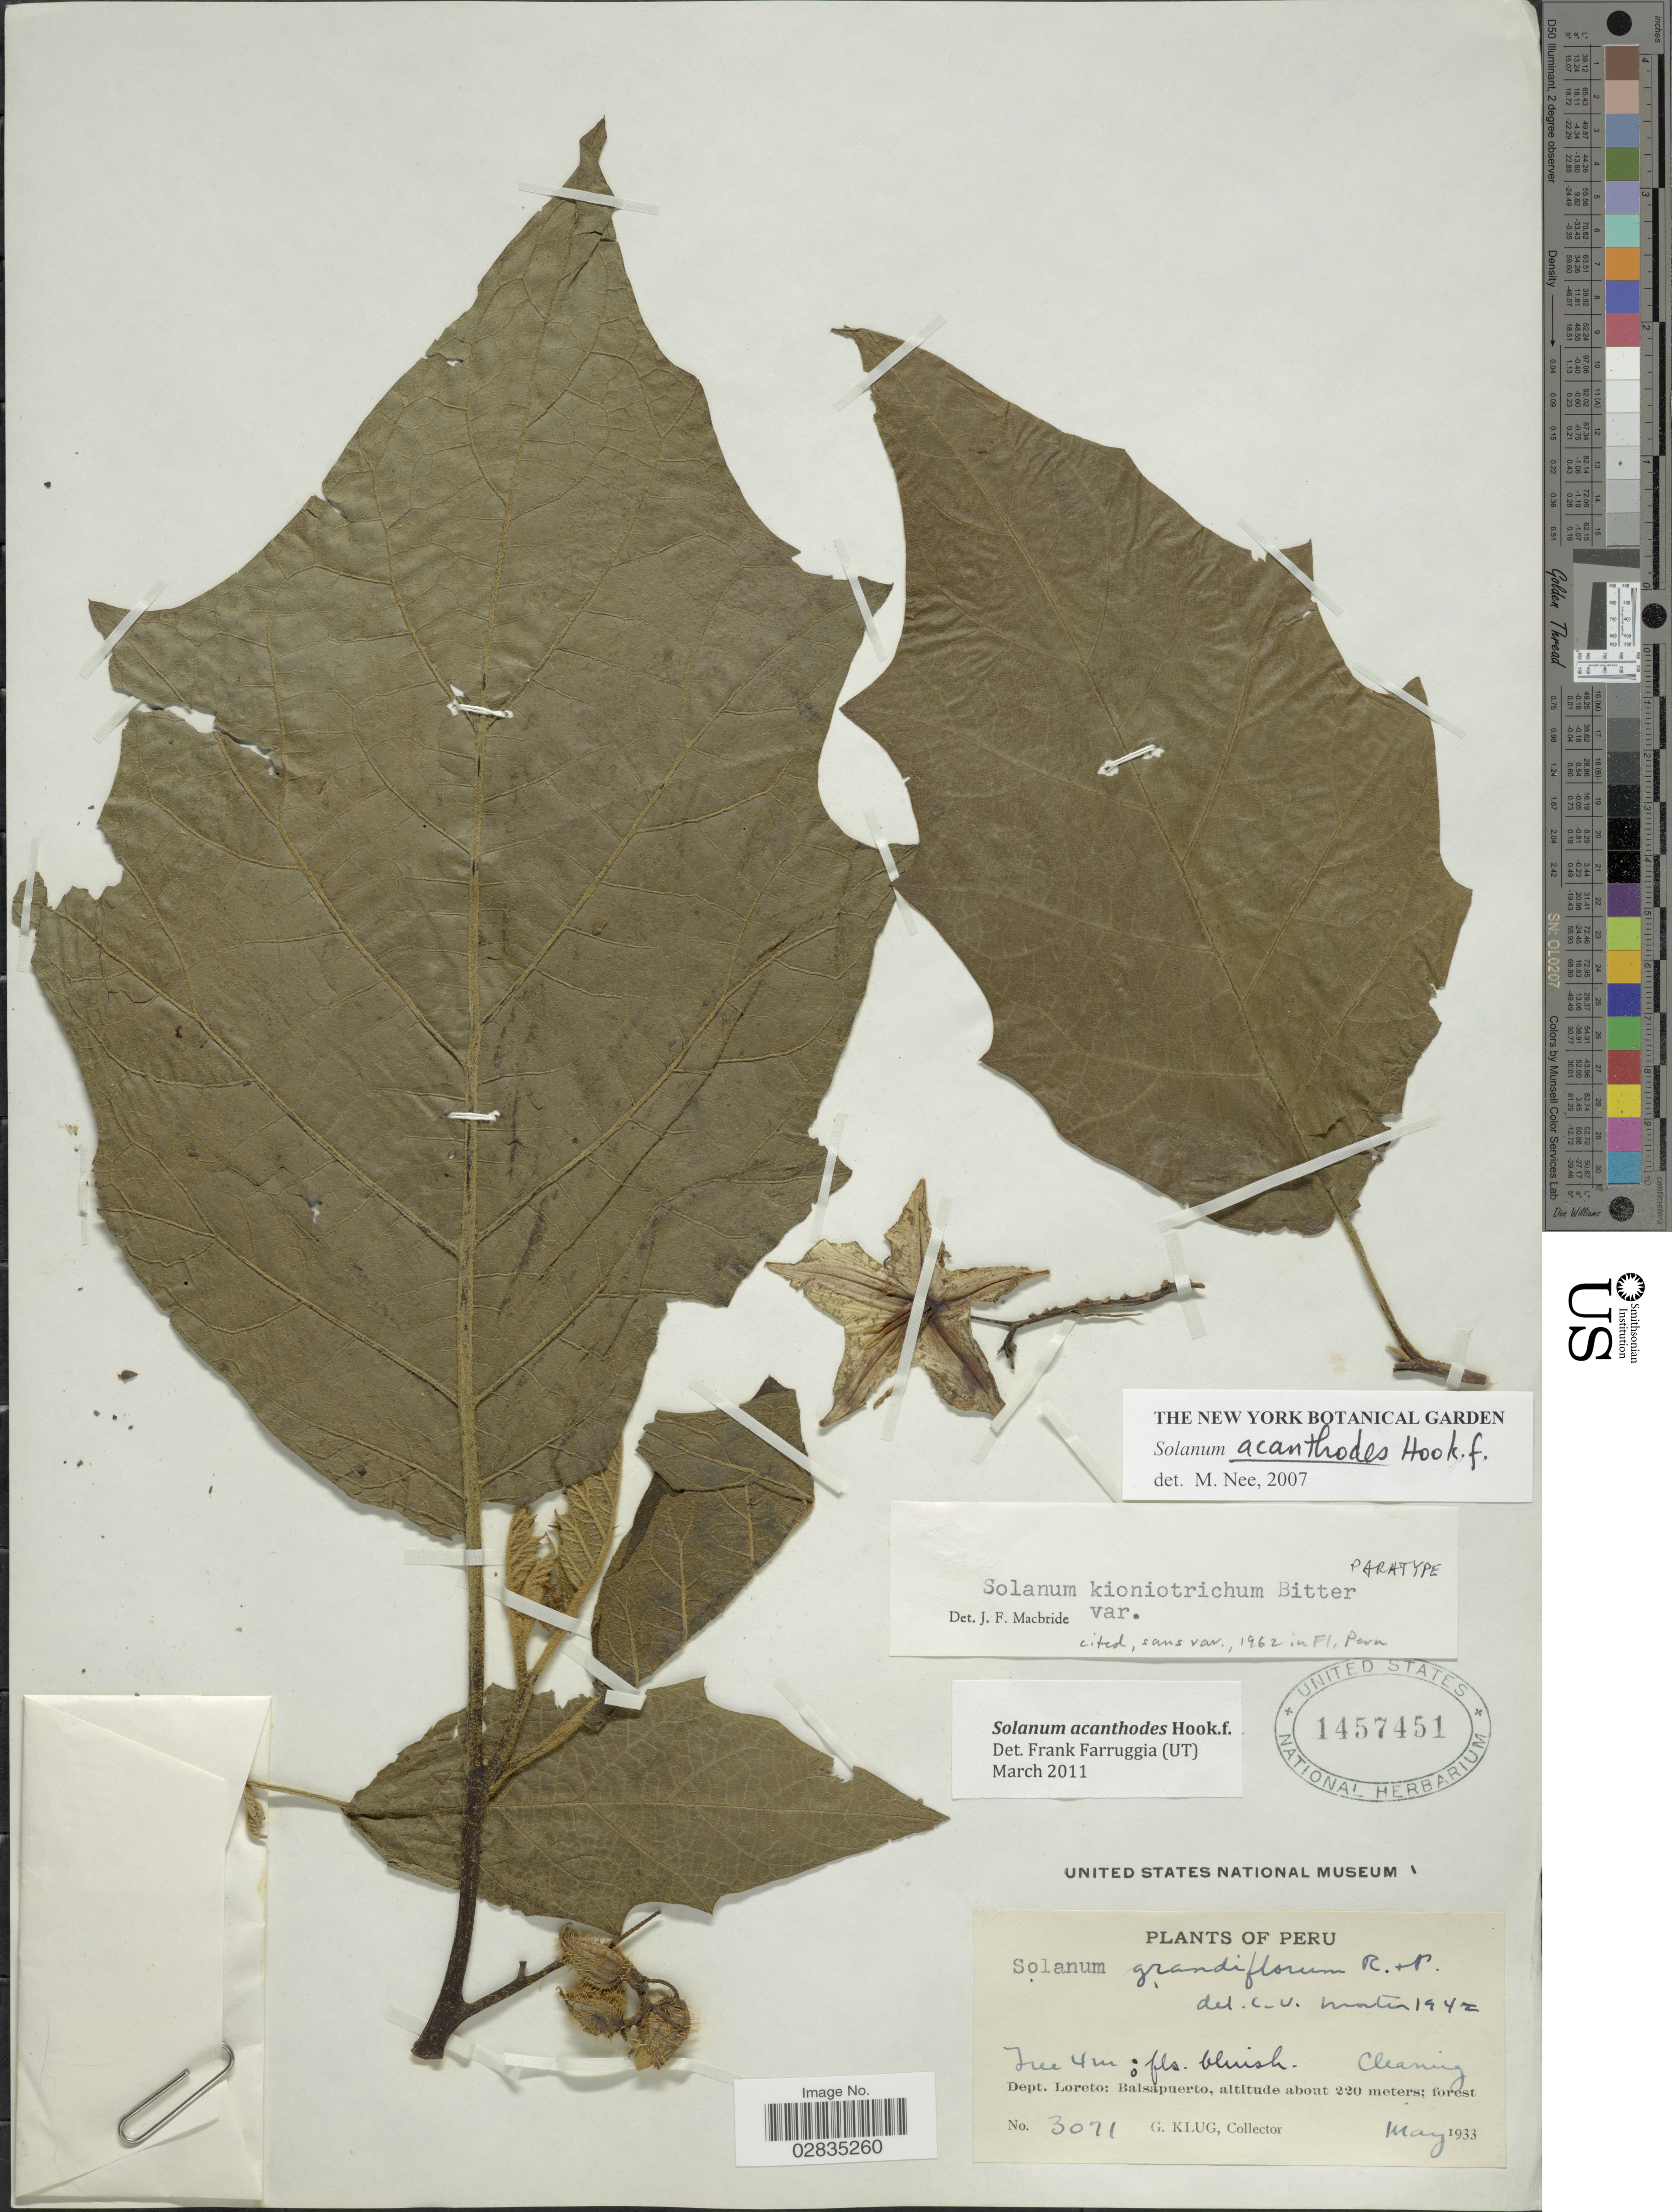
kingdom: Plantae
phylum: Tracheophyta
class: Magnoliopsida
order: Solanales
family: Solanaceae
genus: Solanum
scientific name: Solanum acanthodes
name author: Hook. f.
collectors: G. Klug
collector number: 3071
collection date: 1933-05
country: Peru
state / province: Loreto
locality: Dept. Loreto: Balsapuerto.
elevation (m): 220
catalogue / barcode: US 1457451